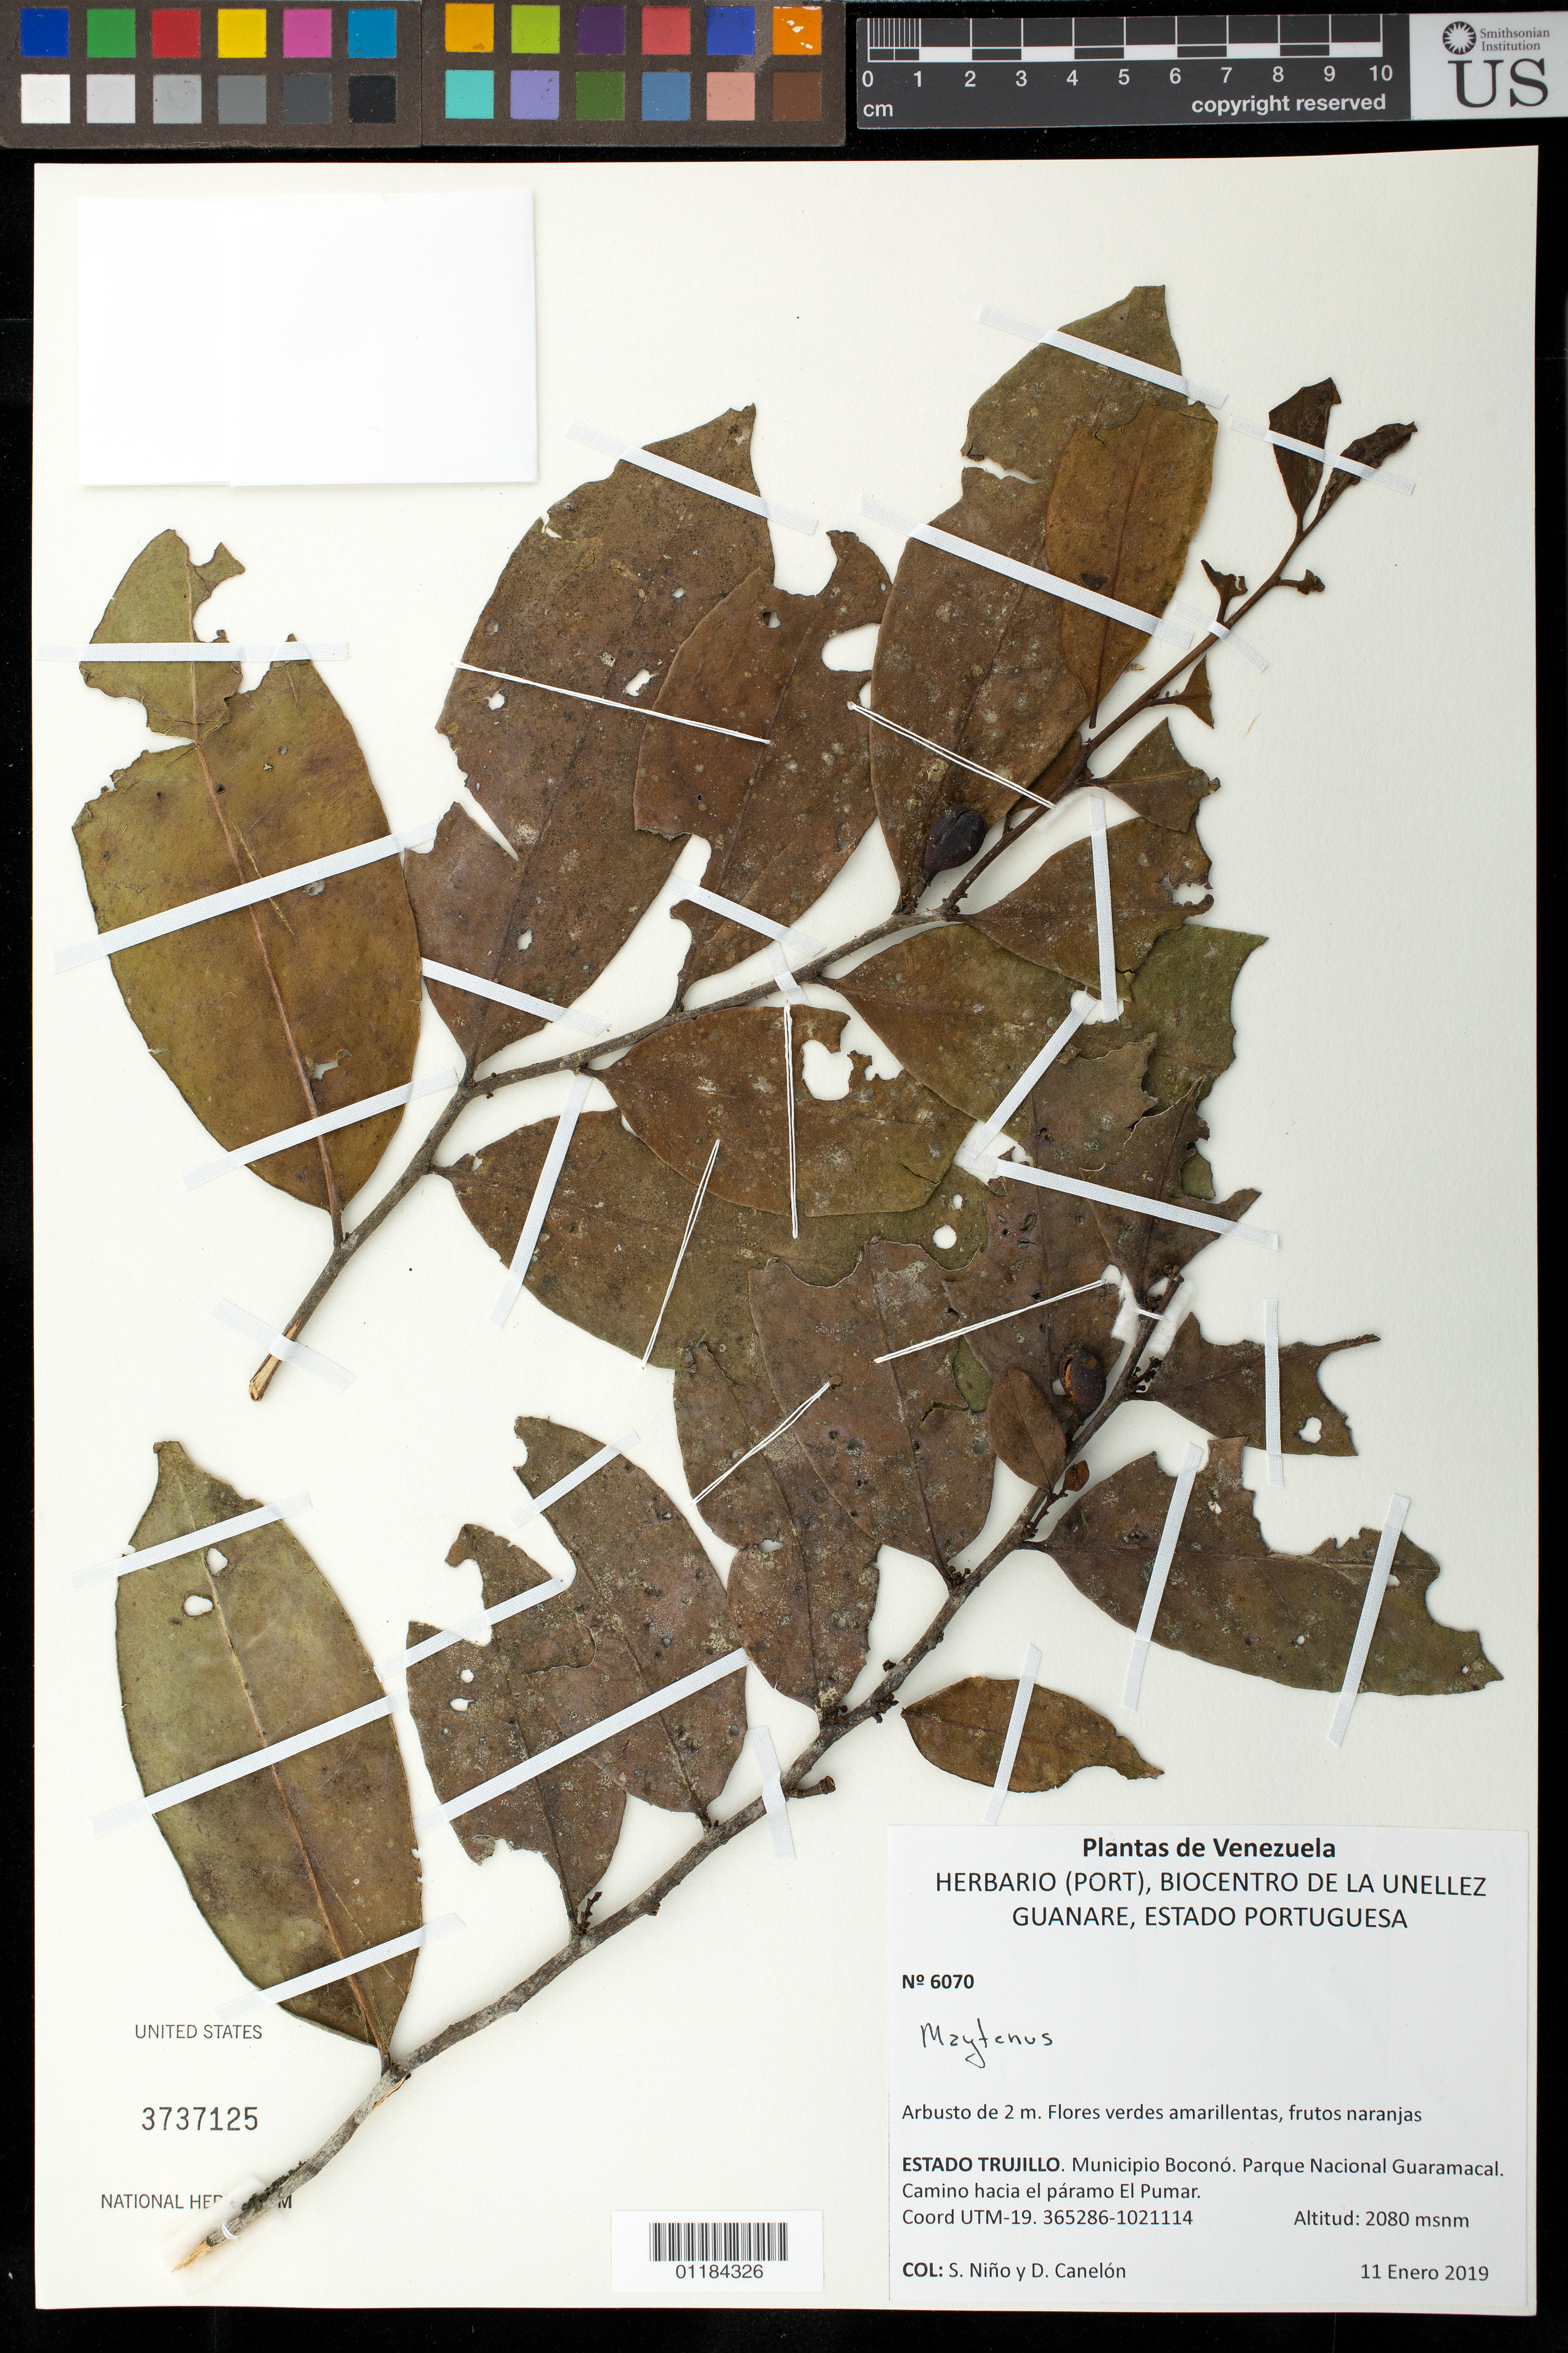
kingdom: Plantae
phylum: Tracheophyta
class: Magnoliopsida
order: Celastrales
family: Celastraceae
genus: Maytenus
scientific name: Maytenus sp.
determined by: Dorr, L. J., (BOT), Smithsonian Institution - National Museum of Natural History (UNITED STATES)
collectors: S. M. Niño & D. Canelón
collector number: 6070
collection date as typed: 11 Enero 2019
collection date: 2019-01-11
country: Venezuela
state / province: Trujillo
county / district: Boconó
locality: Parque Nacional Guaramacal. Camino hacia el paramo El Pumar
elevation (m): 2080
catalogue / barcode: US 3737125